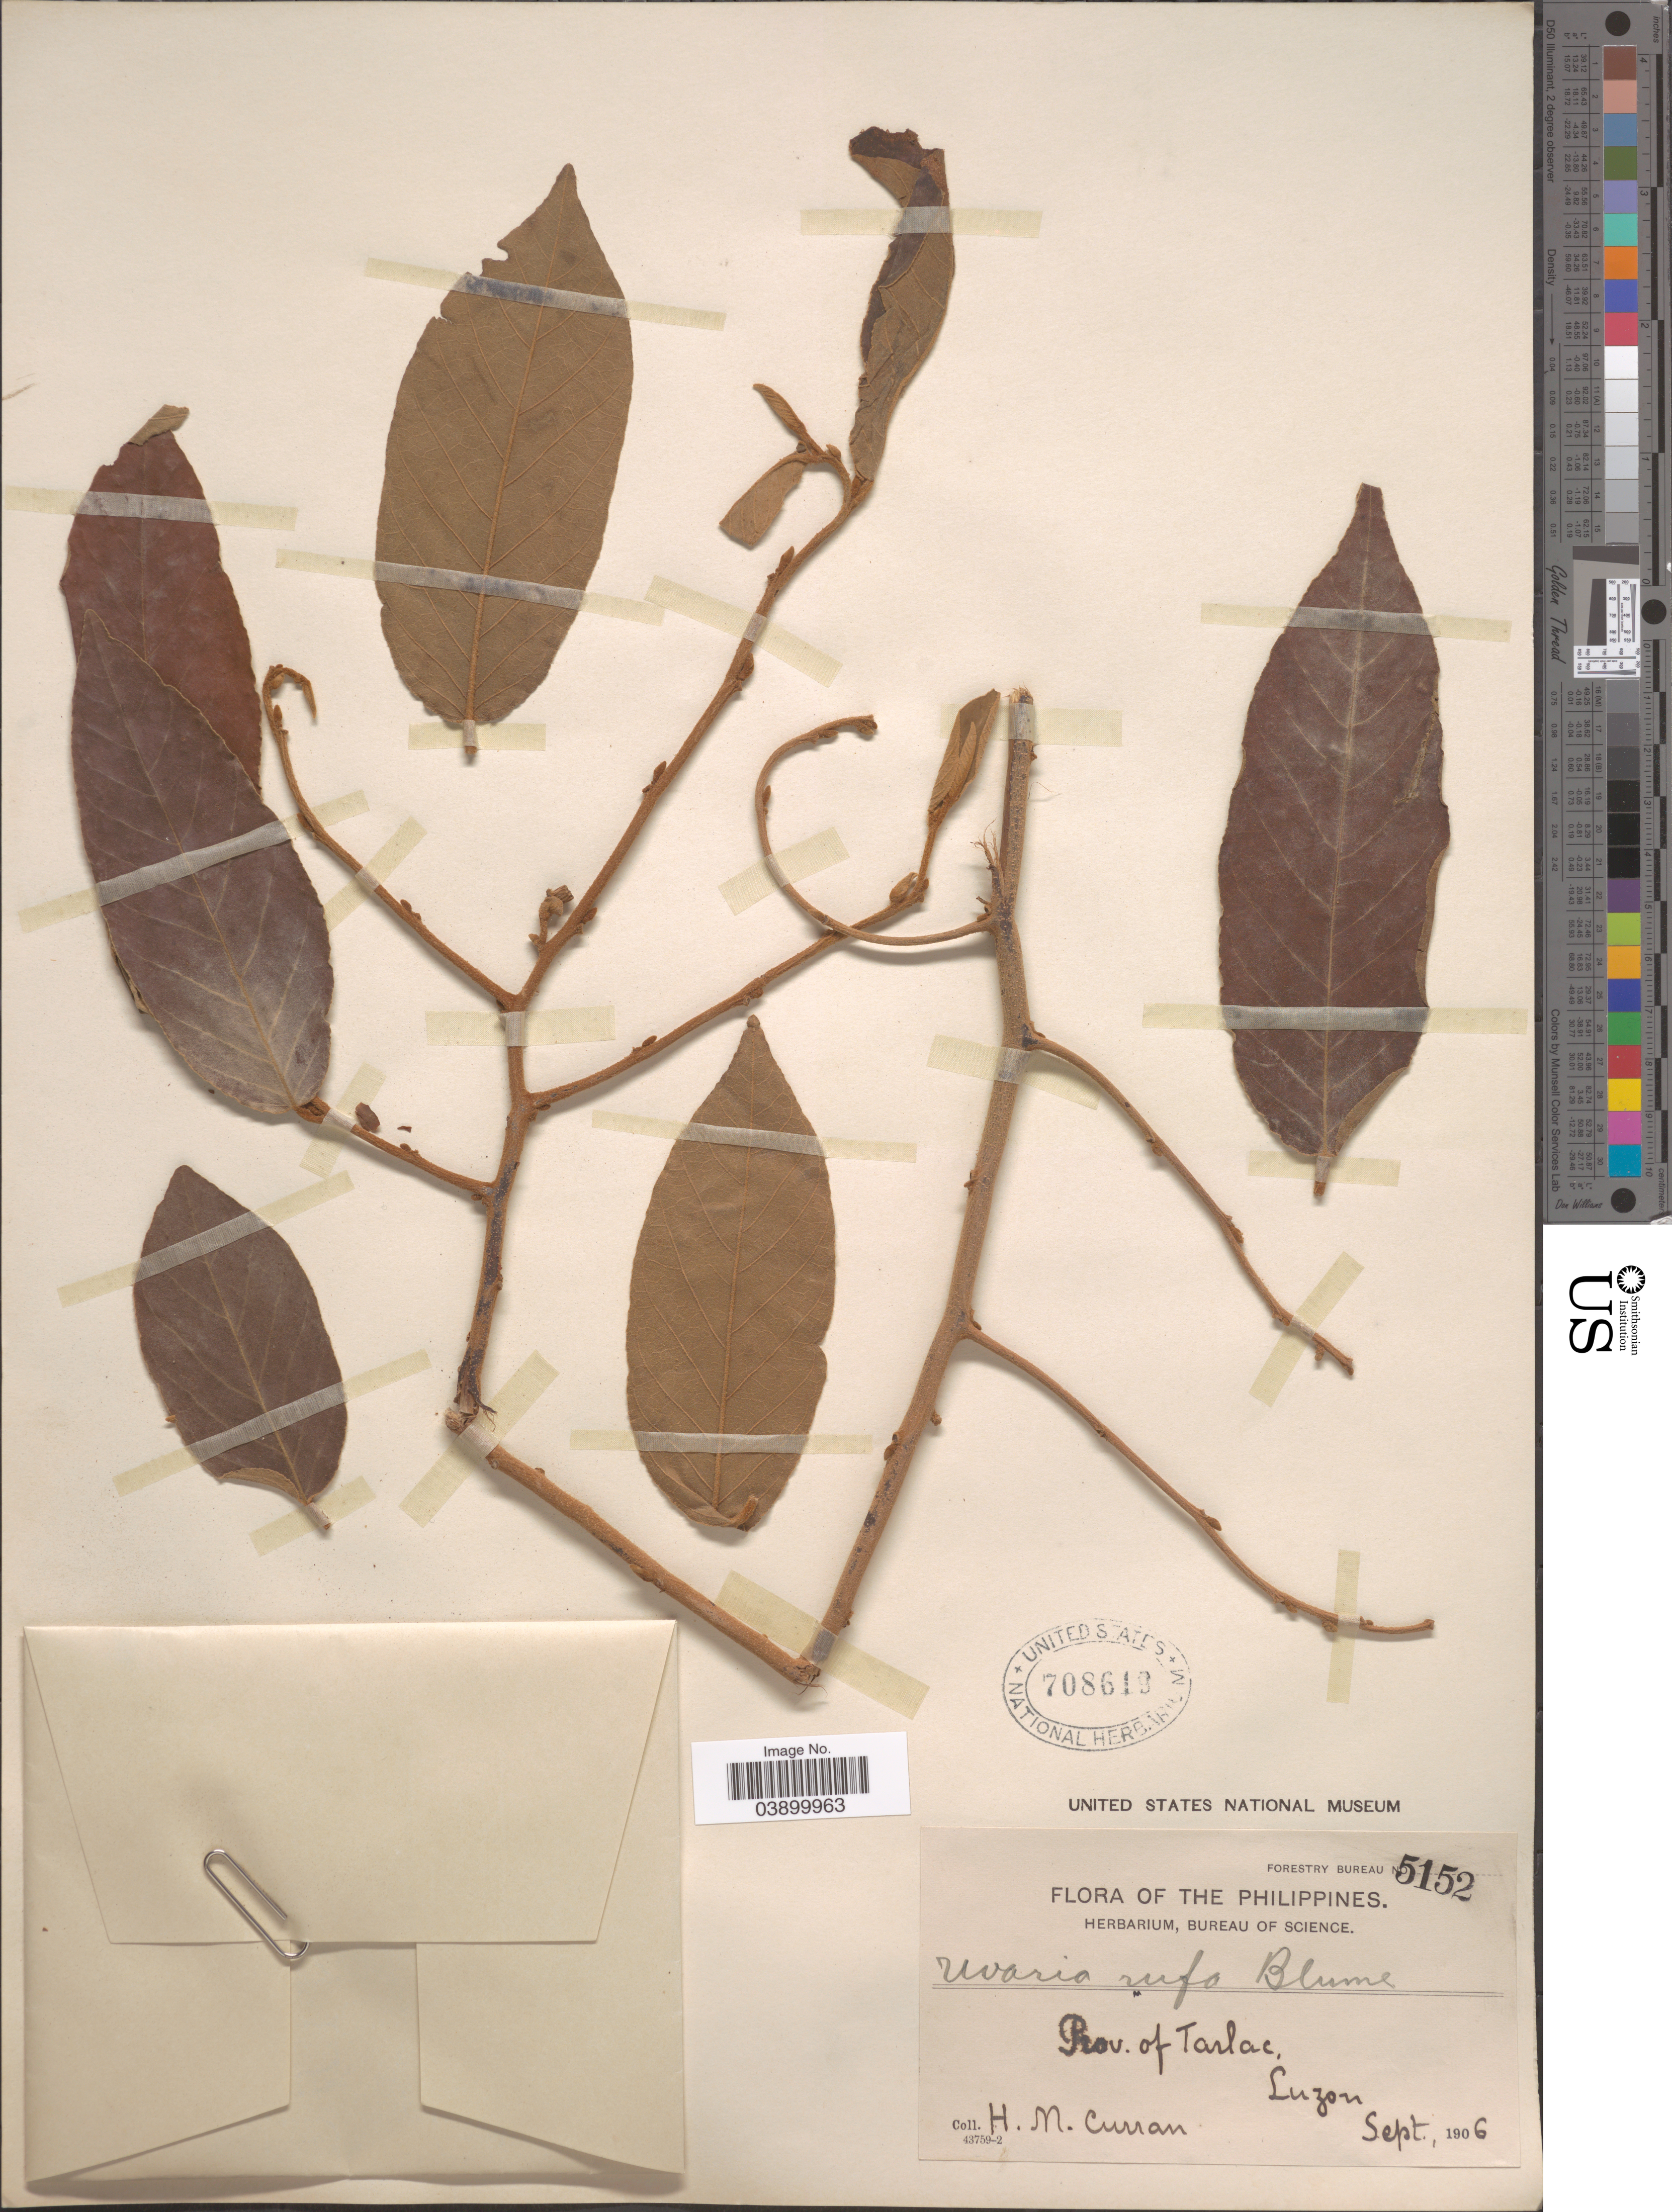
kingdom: Plantae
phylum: Tracheophyta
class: Magnoliopsida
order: Magnoliales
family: Annonaceae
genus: Uvaria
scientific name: Uvaria rufa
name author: Blume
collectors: H. M. Curran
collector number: Forestry Bureau 5152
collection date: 1906-09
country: Philippines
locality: Prov. of Tarlac. Luzon.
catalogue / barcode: US 708619